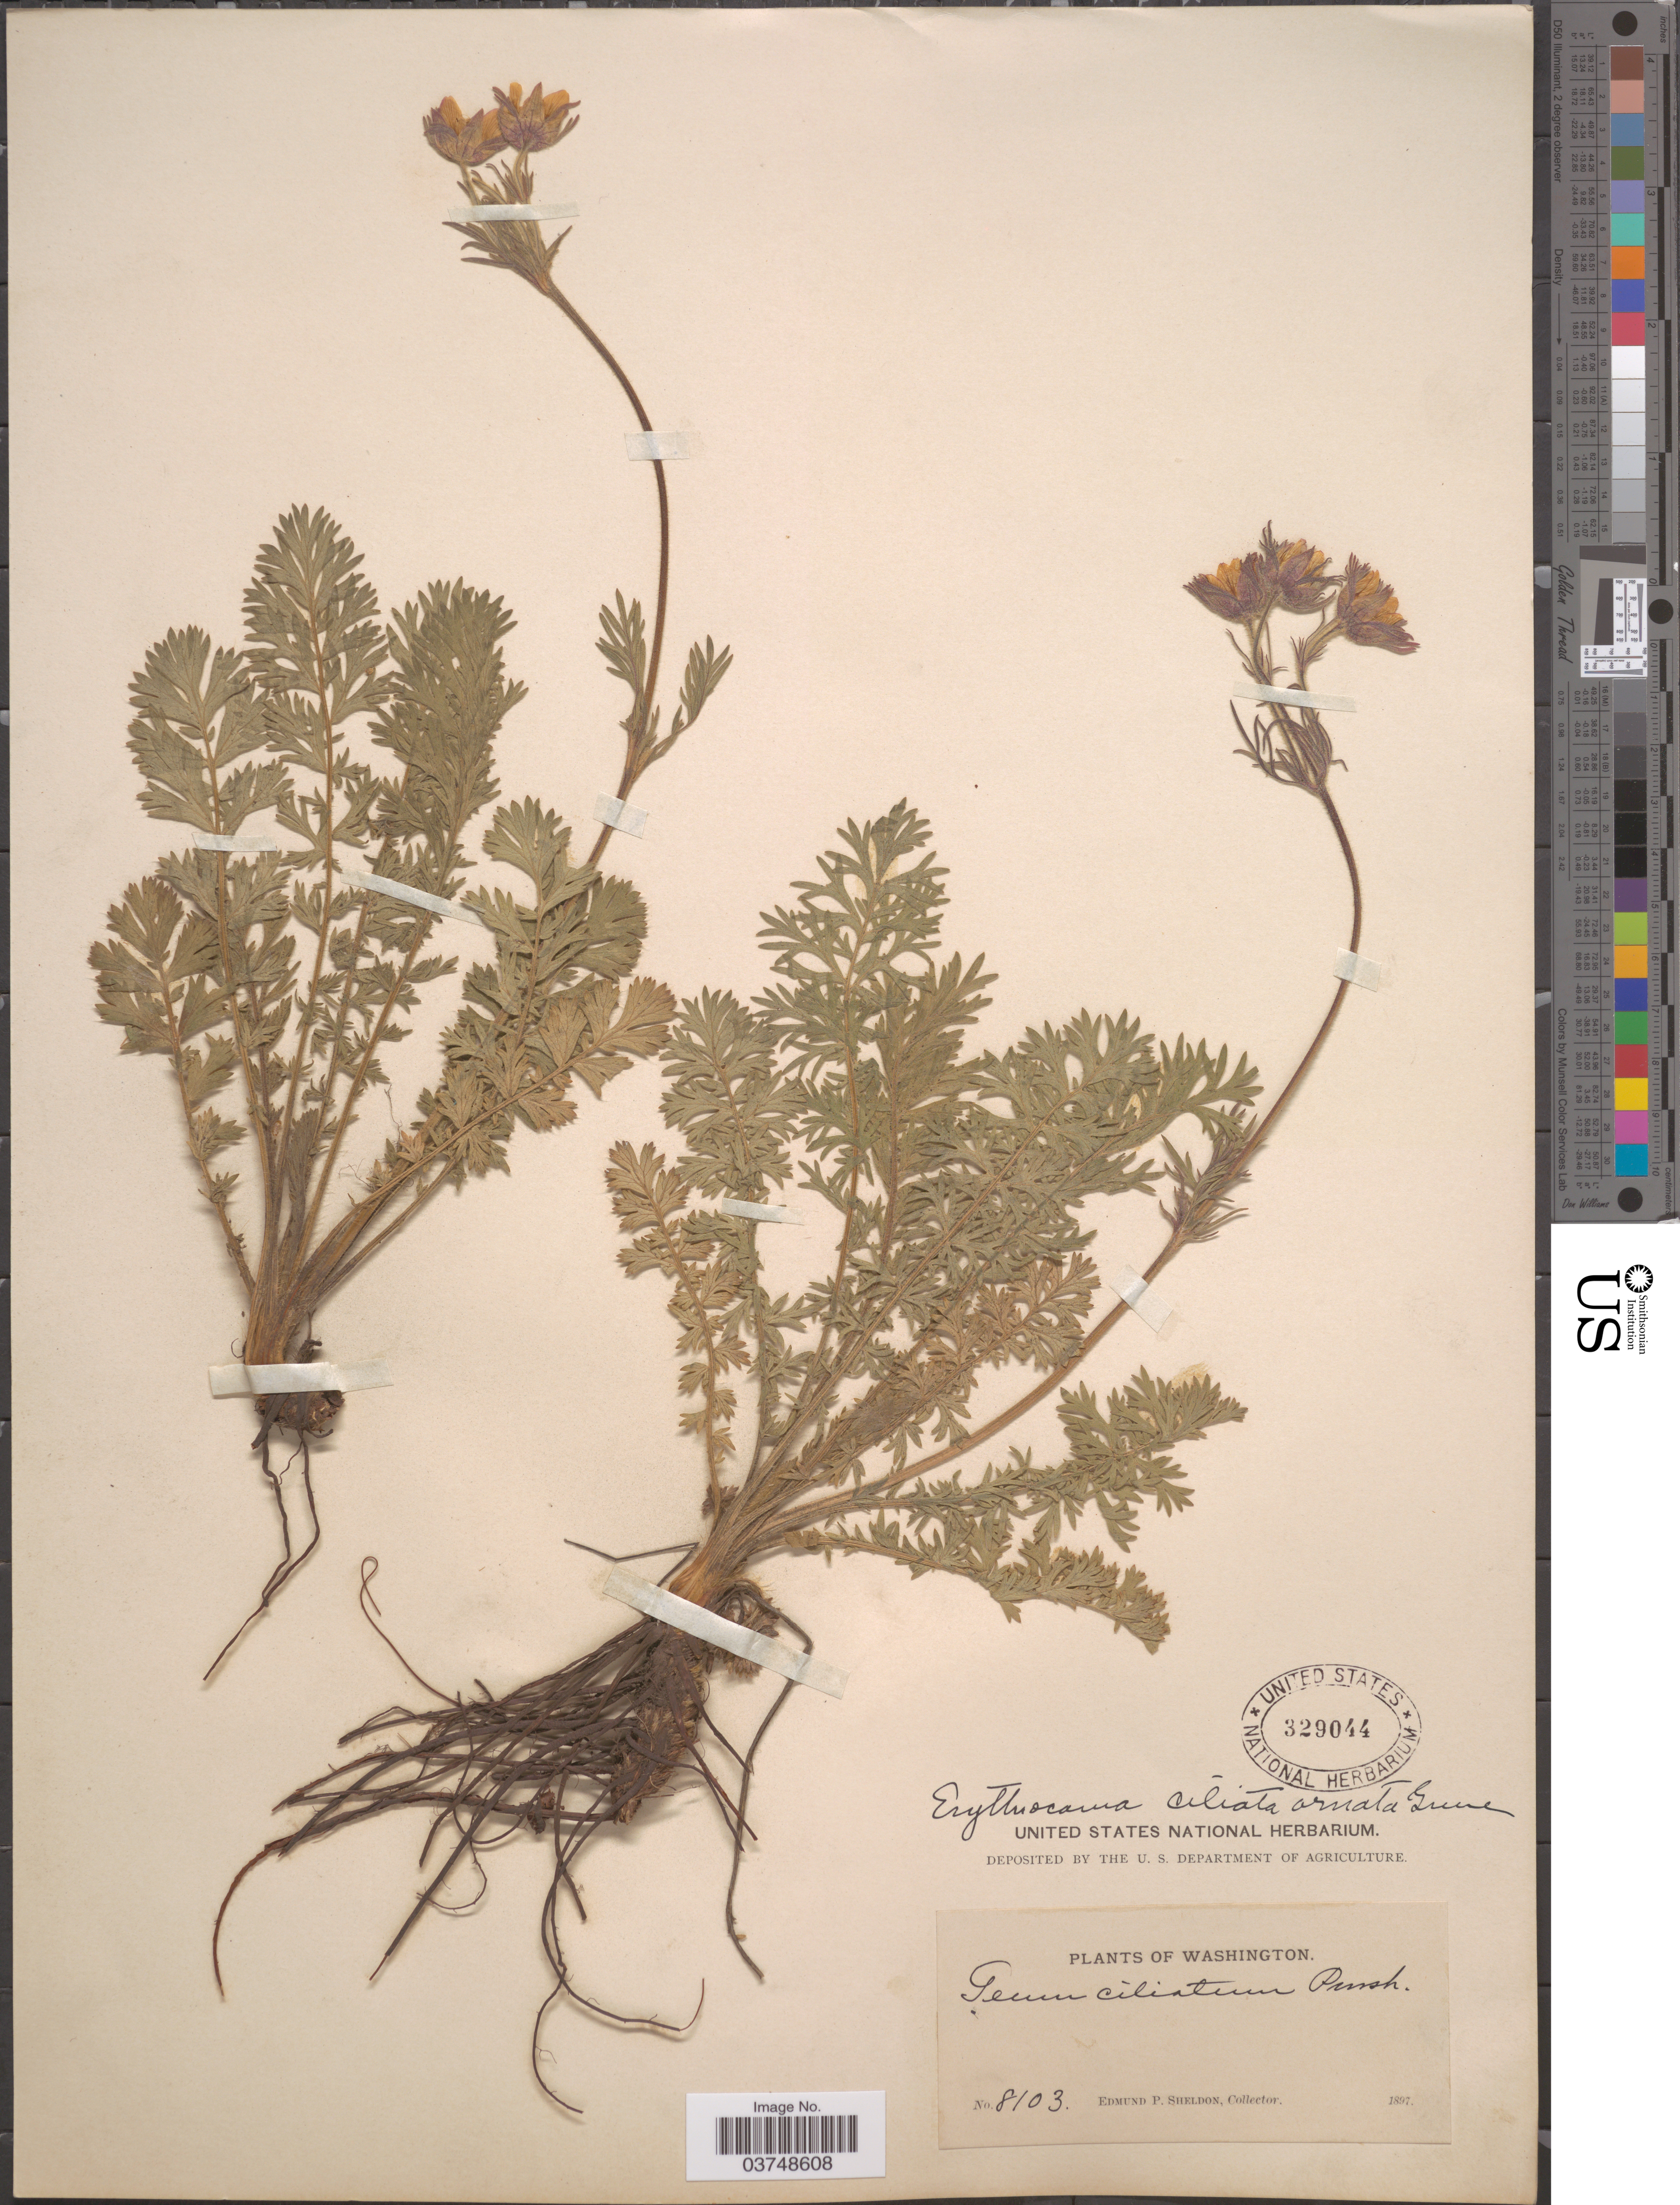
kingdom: Plantae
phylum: Tracheophyta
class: Magnoliopsida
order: Rosales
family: Rosaceae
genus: Geum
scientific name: Geum triflorum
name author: Pursh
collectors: E. P. Sheldon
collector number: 8103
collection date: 1897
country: United States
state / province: Washington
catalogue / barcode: US 329044